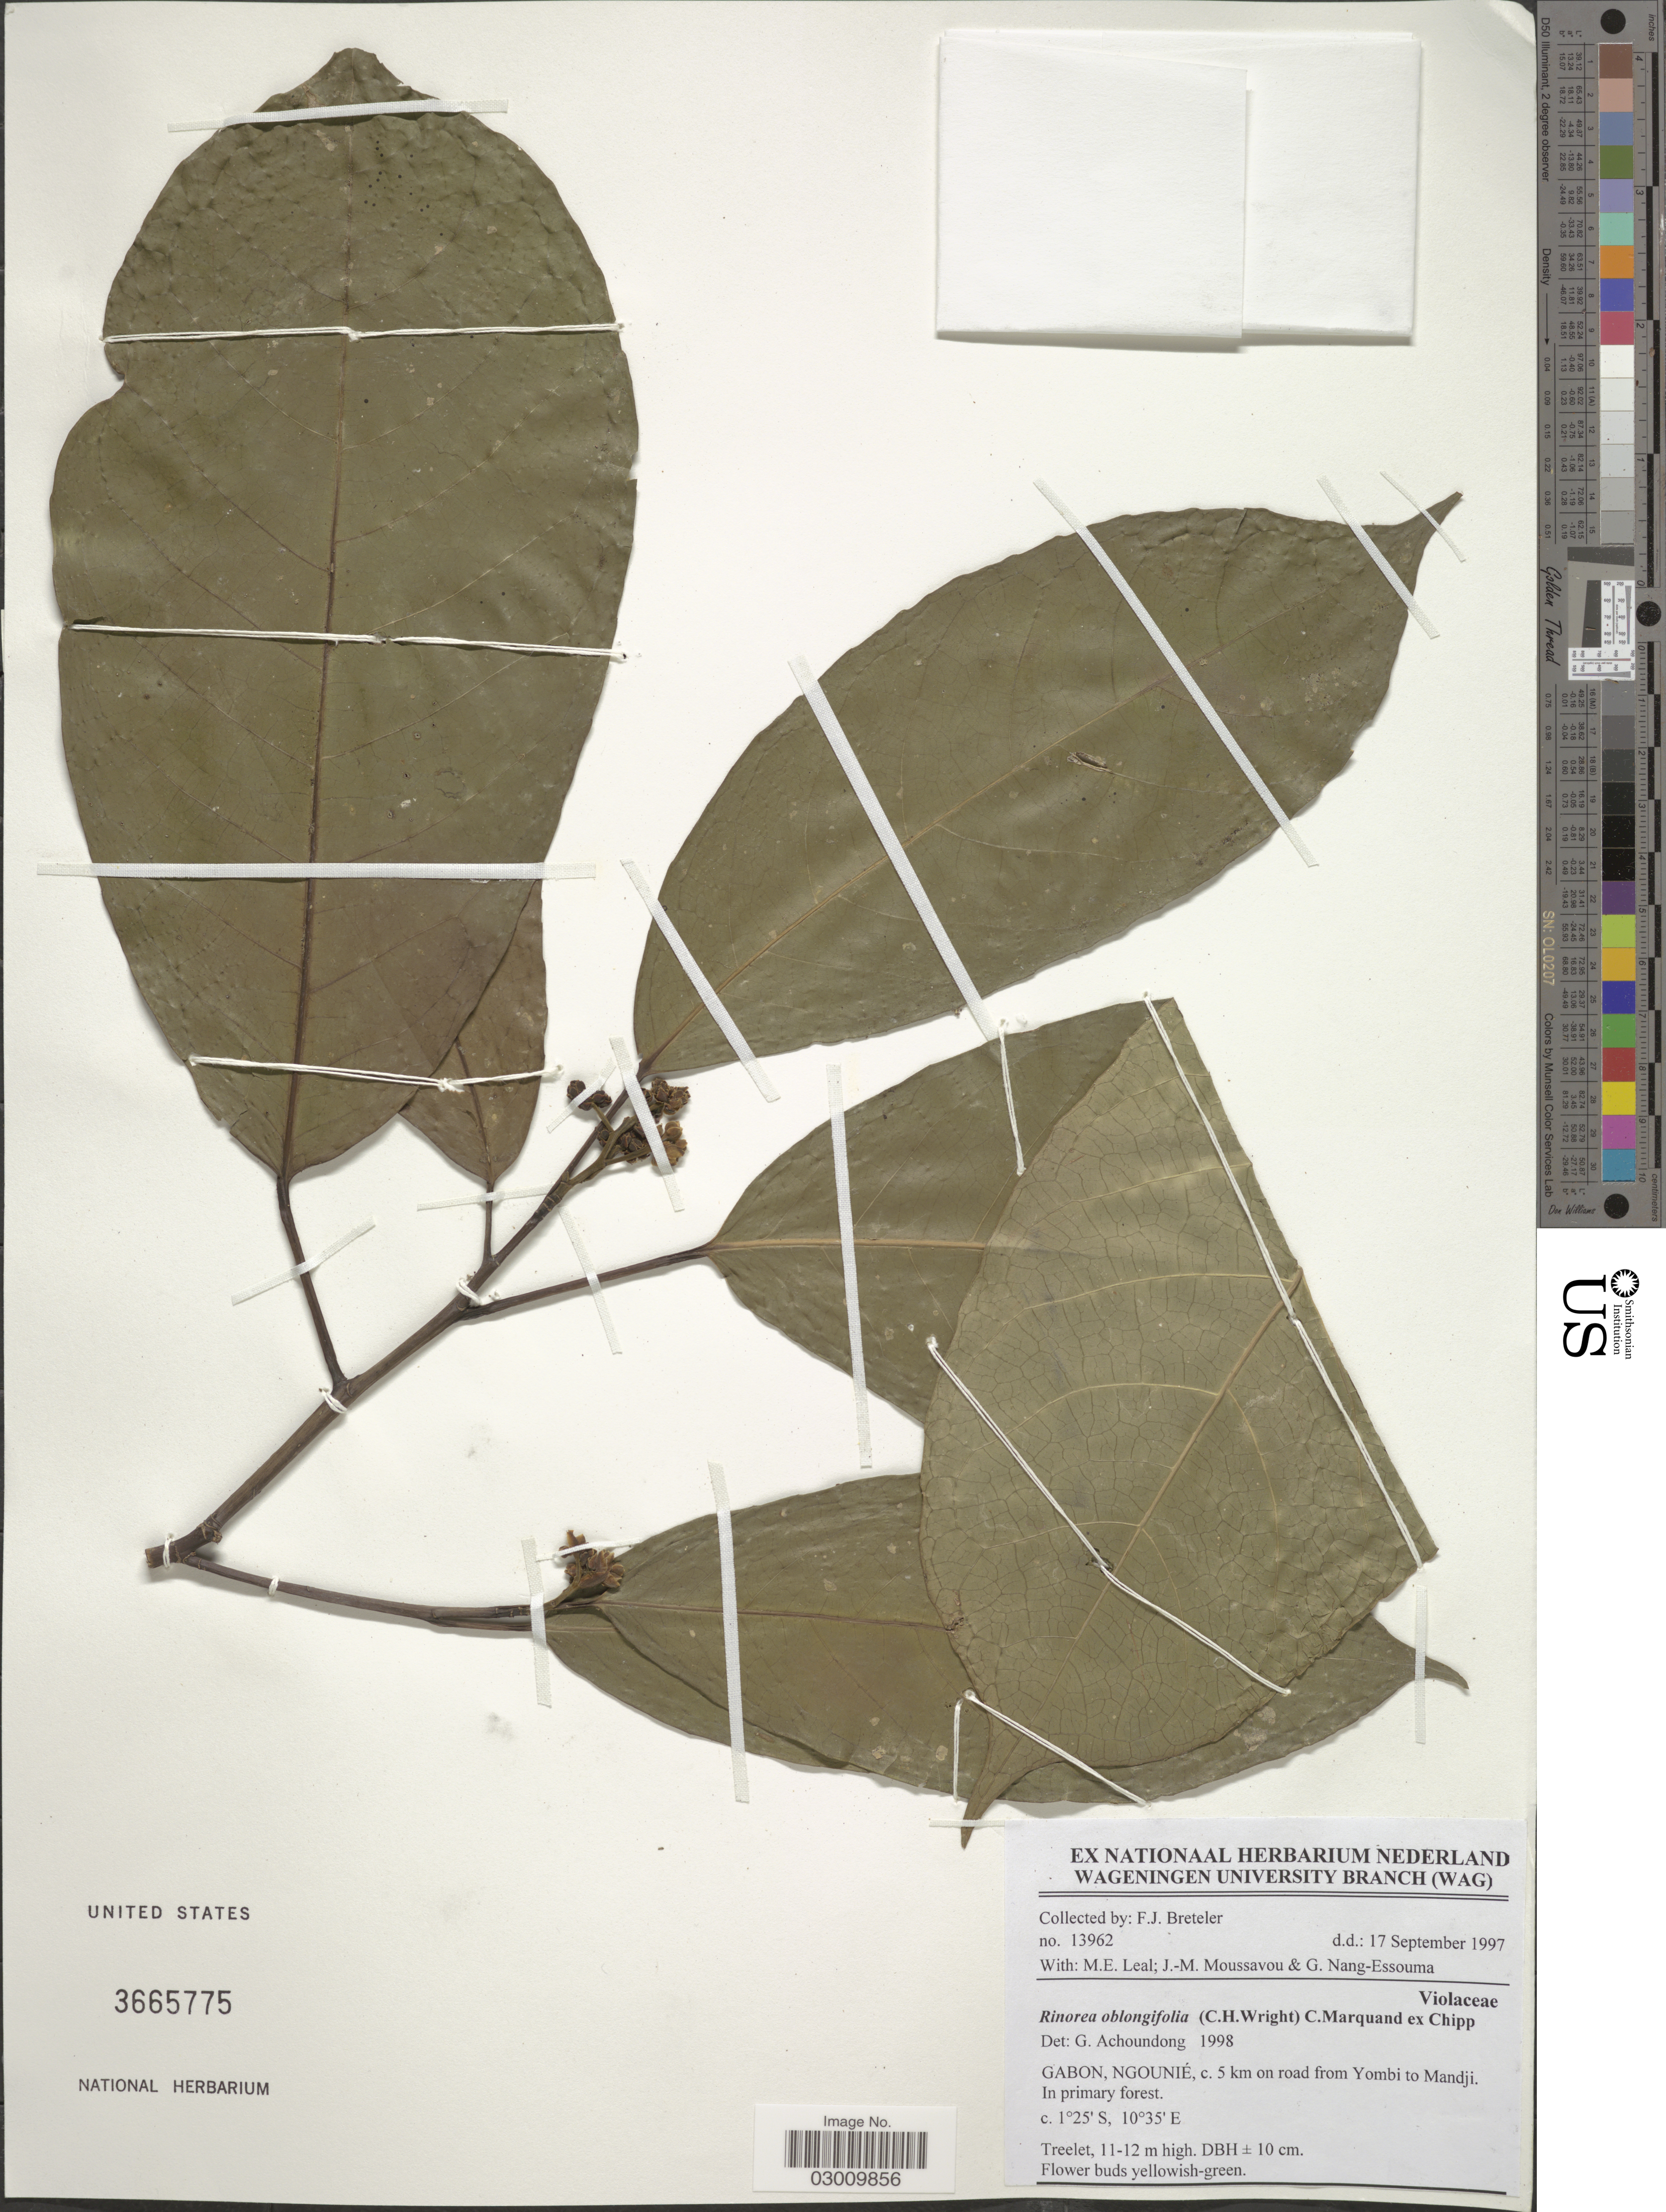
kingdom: Plantae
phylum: Tracheophyta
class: Magnoliopsida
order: Malpighiales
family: Violaceae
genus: Rinorea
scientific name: Rinorea oblongifolia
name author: (C.H. Wright) C. Marquand ex Chipp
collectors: F. J. Breteler, M. E. Leal, J. Moussavou & G. Nang-Essouma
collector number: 13962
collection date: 1997-09-17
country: Gabon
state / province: Ngounie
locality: C. 5 km on road from Yombi to Mandji.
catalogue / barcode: US 3665775